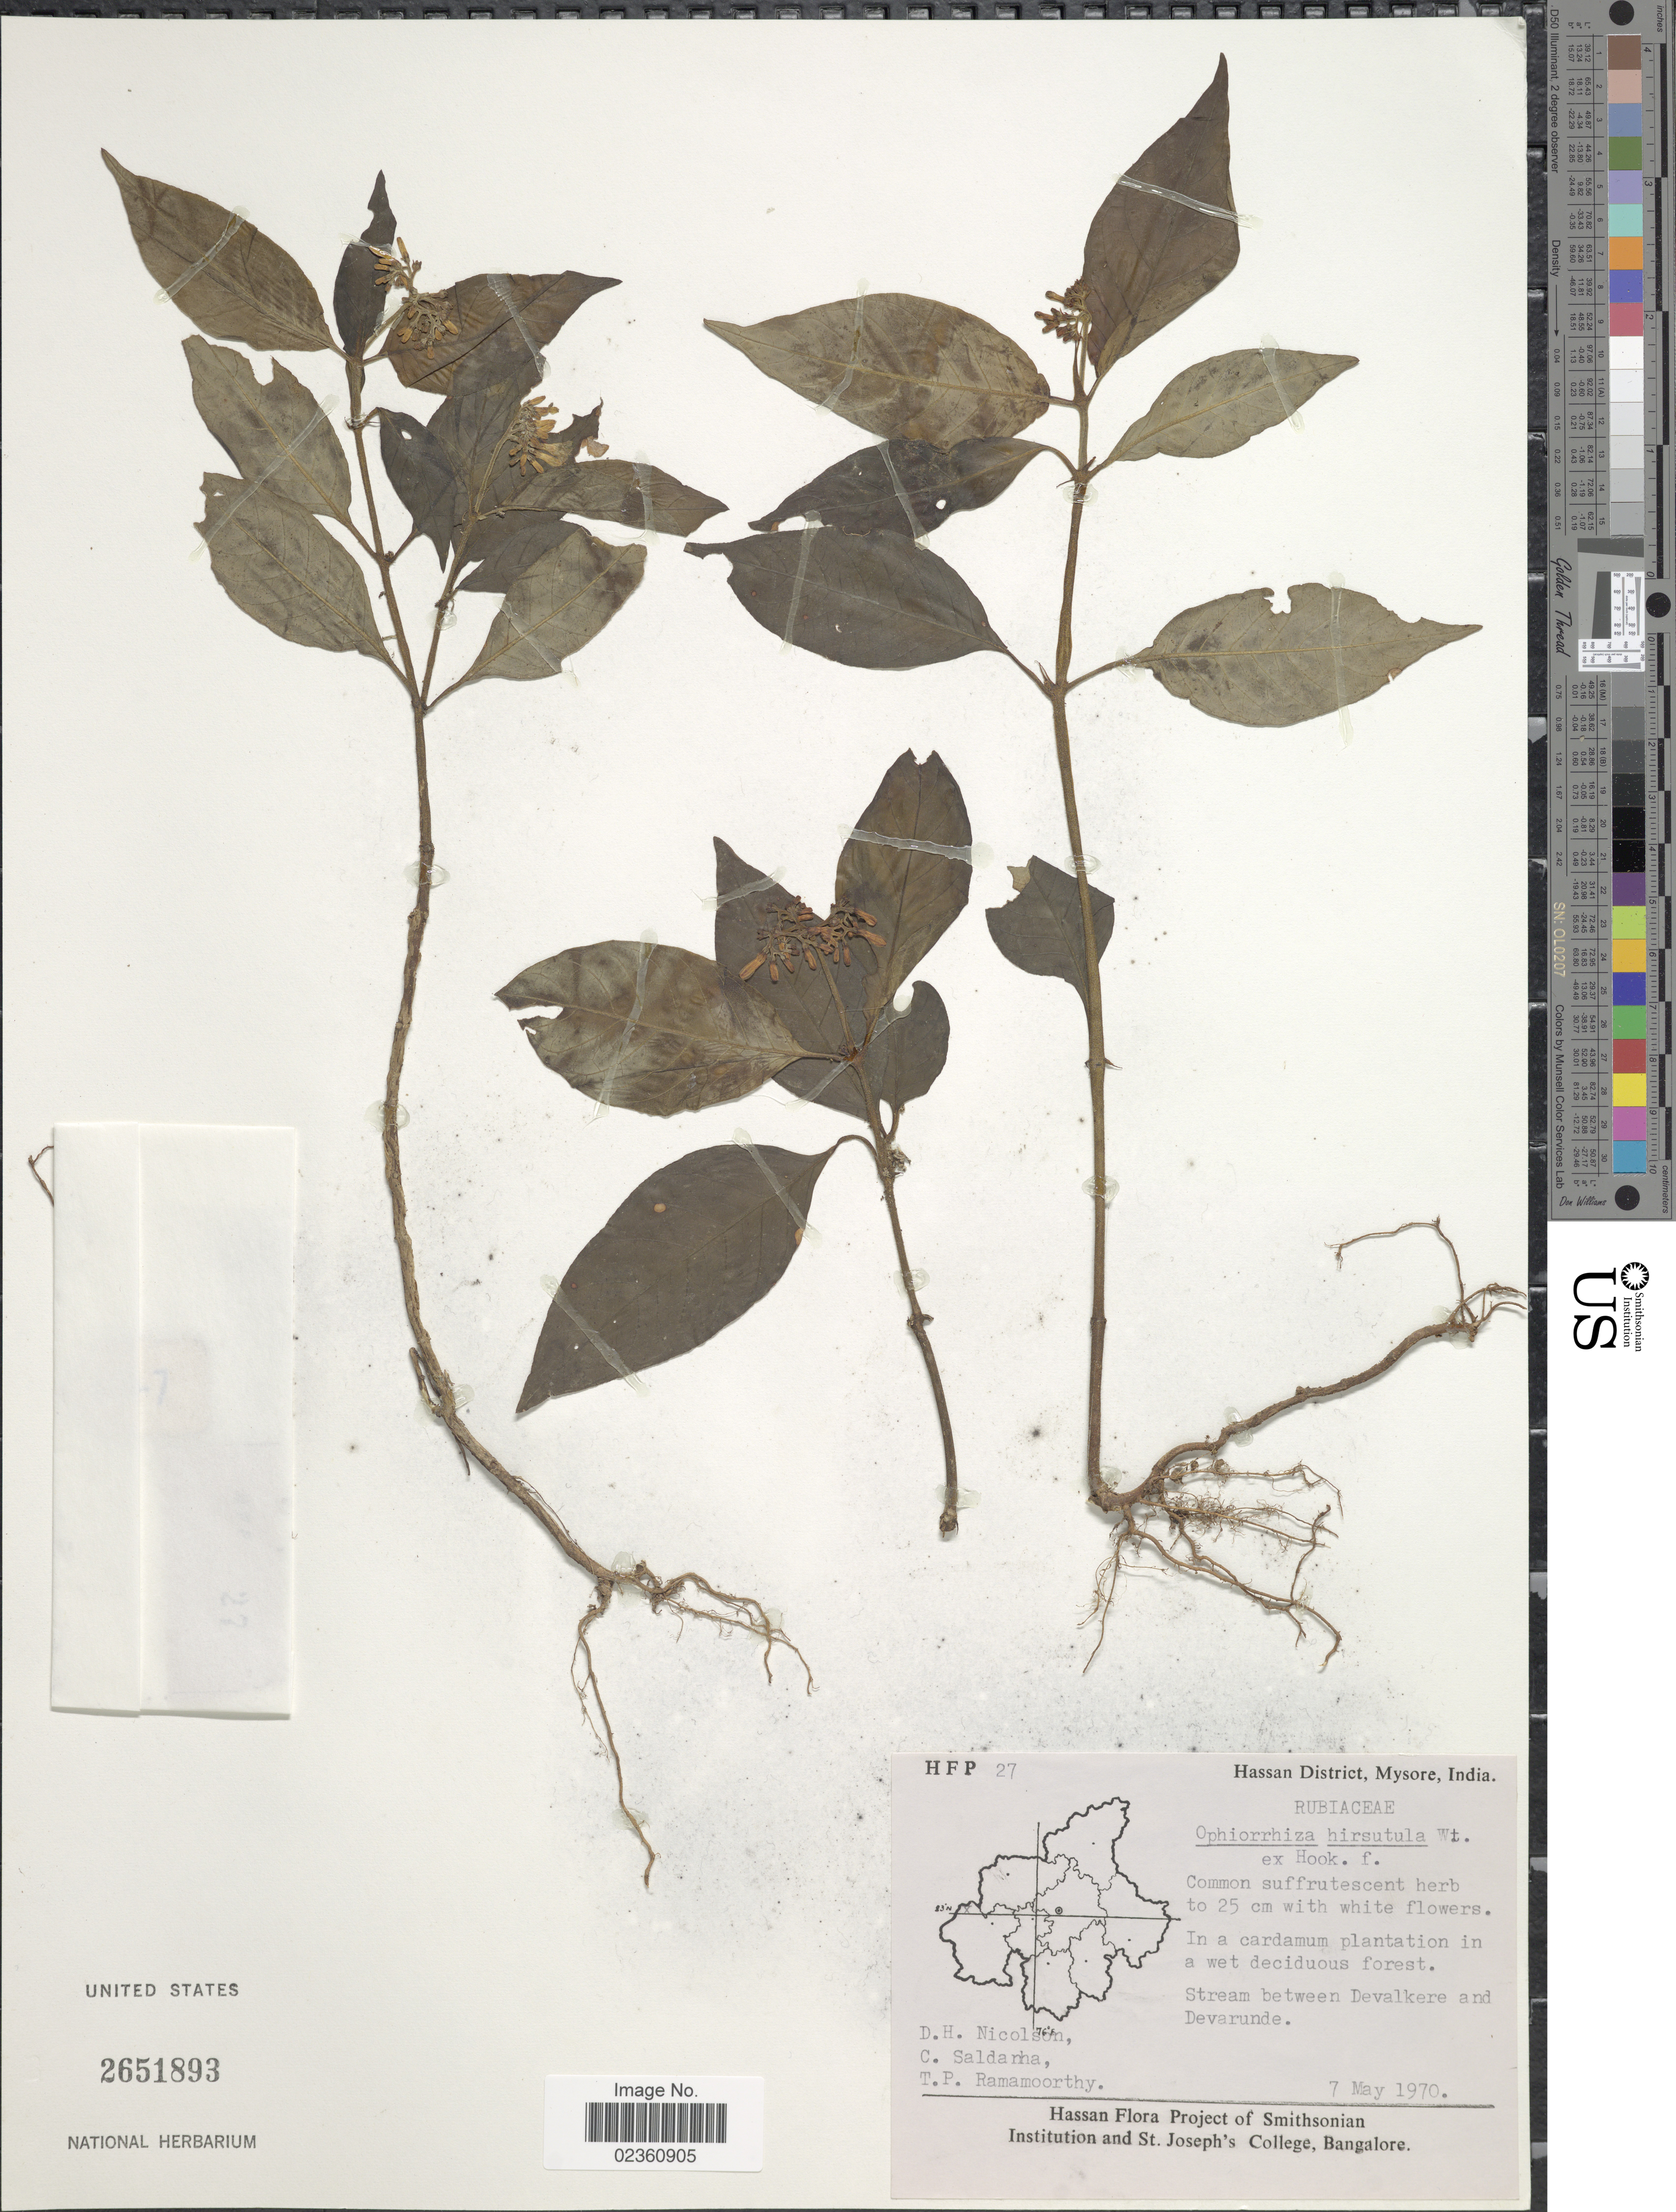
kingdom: Plantae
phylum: Tracheophyta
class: Magnoliopsida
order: Gentianales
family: Rubiaceae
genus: Ophiorrhiza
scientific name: Ophiorrhiza hirsutula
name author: Wight ex Hook. f.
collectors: D. H. Nicolson, C. Saldanha & T. P. Ramamoorthy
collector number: H F P 27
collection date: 1970-05-07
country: India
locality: Hassan District, Mysore, In a cardamum plantation in a wet deciduous forest, Stream between Devalkere and Devarunde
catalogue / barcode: US 2651893